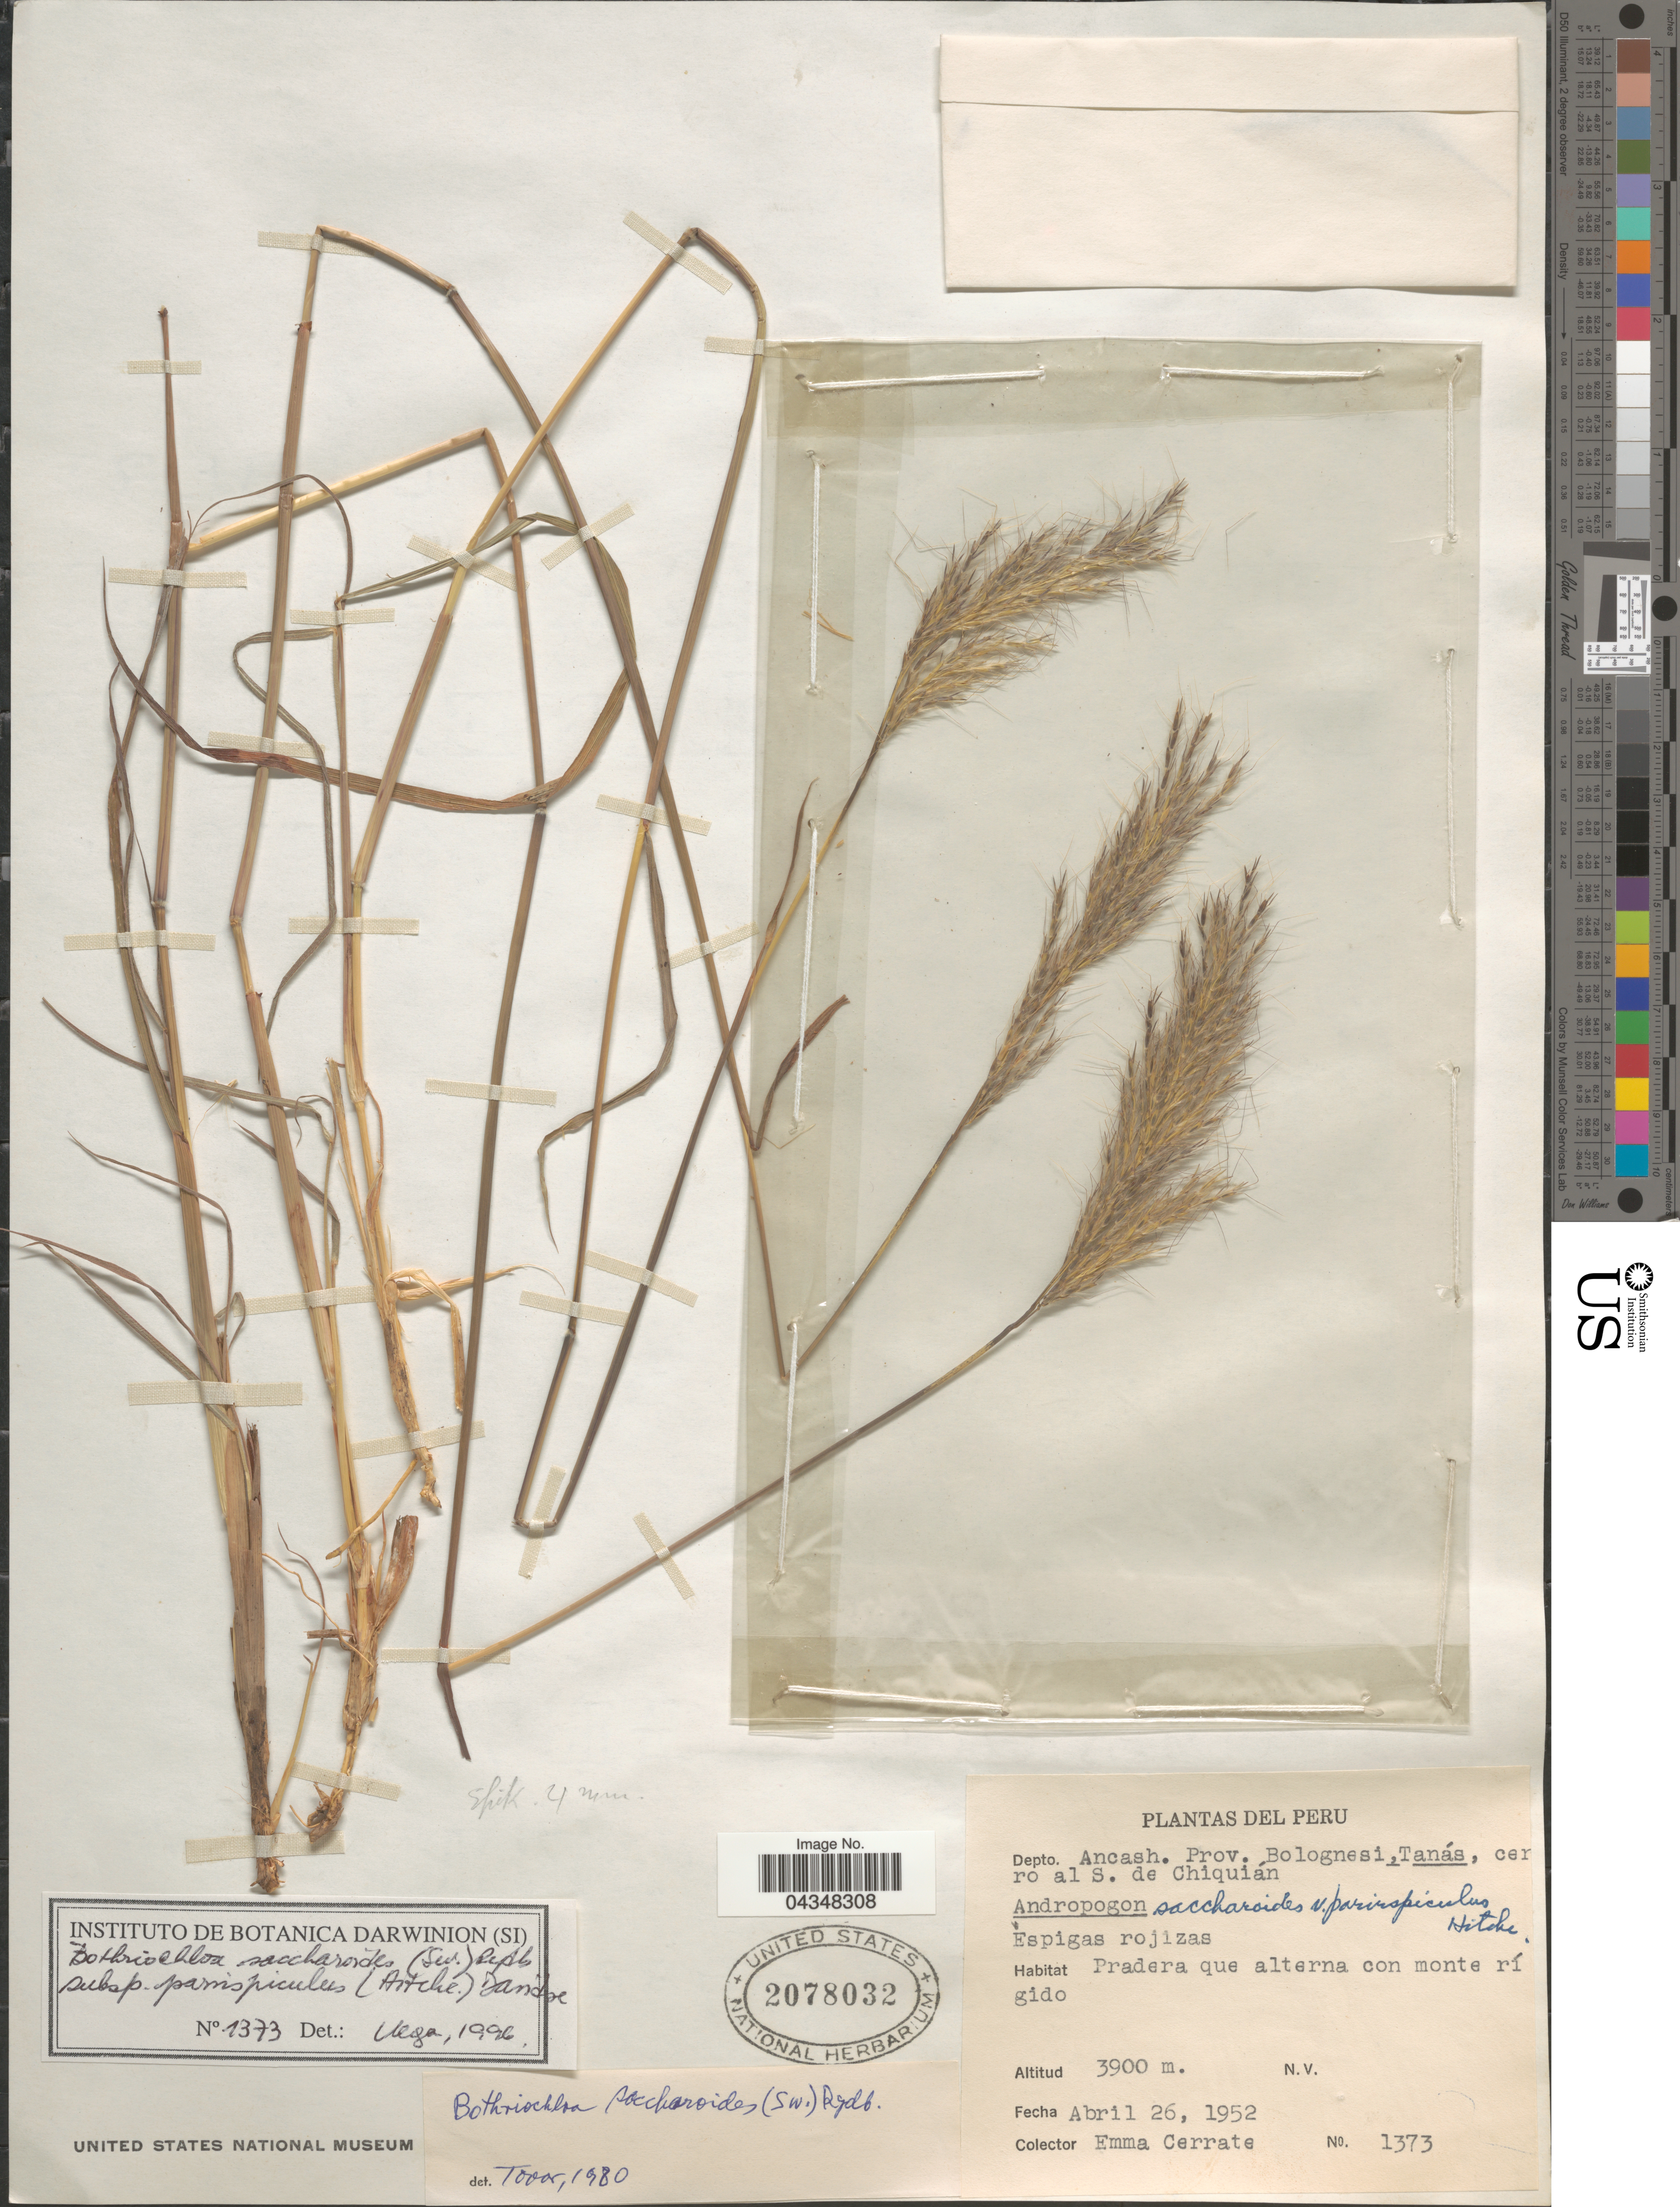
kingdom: Plantae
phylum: Tracheophyta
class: Liliopsida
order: Poales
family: Poaceae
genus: Bothriochloa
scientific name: Bothriochloa saccharoides var. parvispicula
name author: (Hitchc.) Tovar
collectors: E. Cerrate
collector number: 1373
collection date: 1952-04-26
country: Peru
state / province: Ancash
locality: Depto. Ancash. Prov. Bolognesi, Tanás, cerro al S. de Chiquián.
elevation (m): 3900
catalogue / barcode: US 2078032